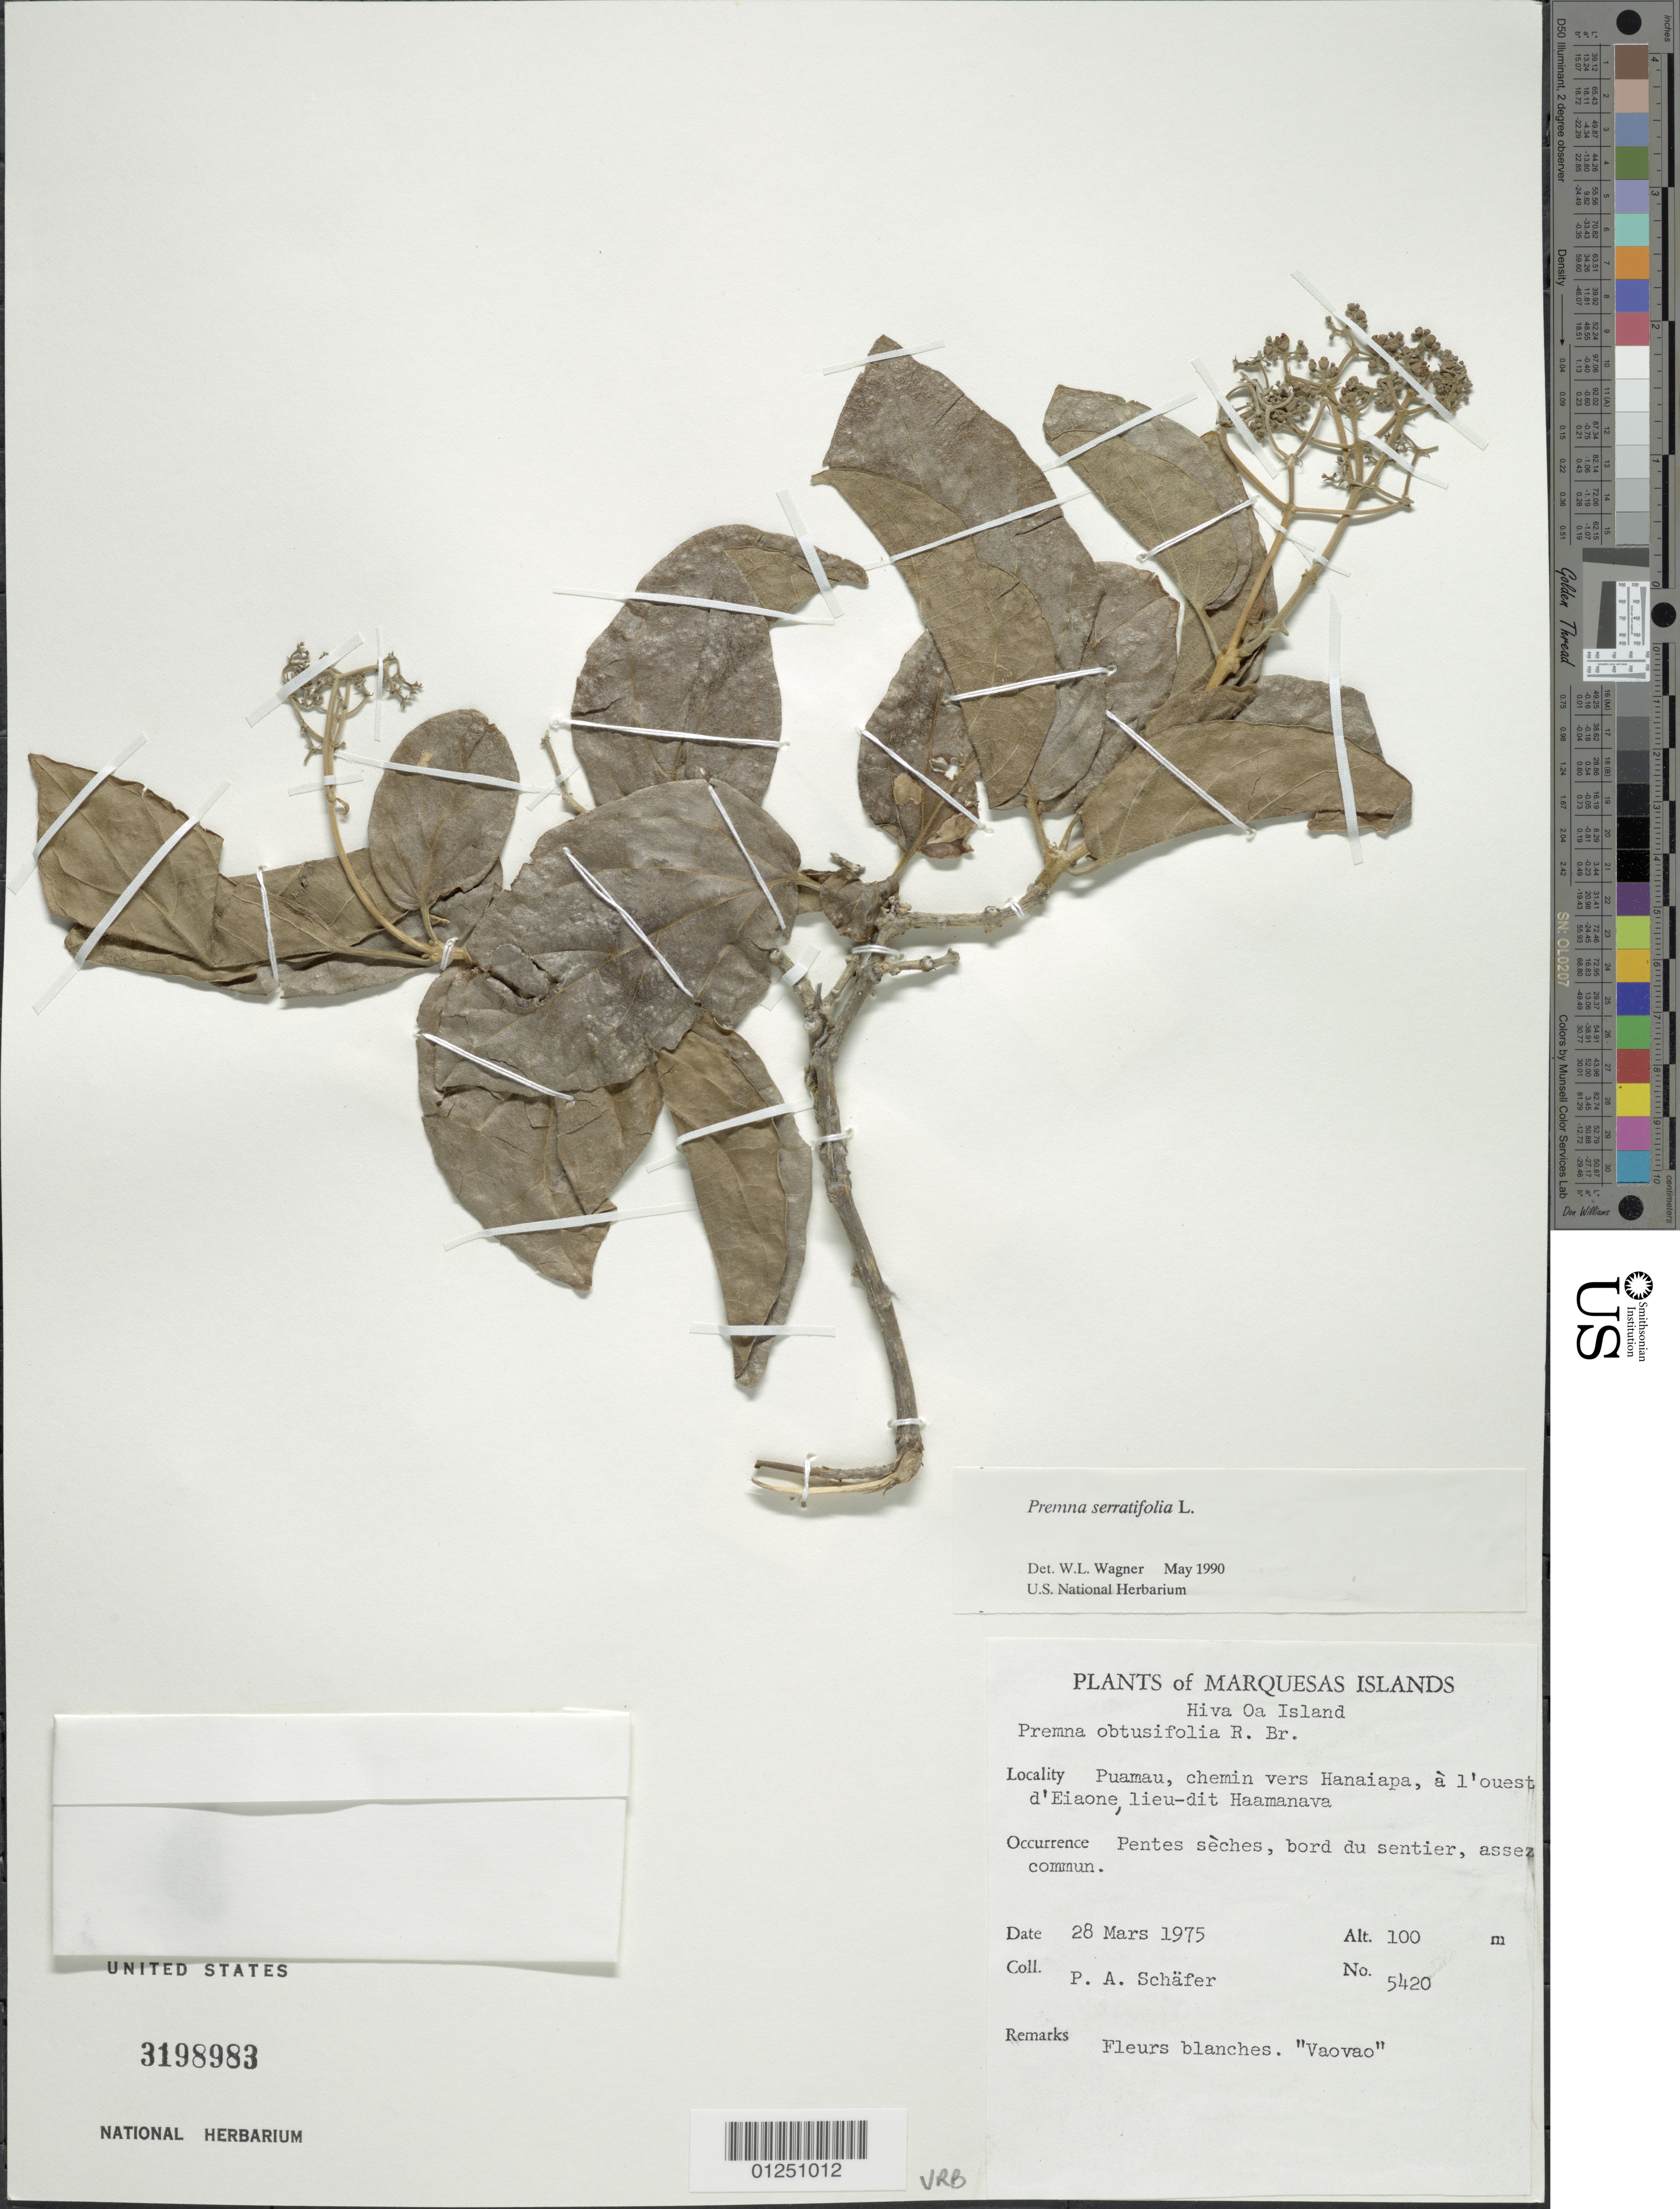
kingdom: Plantae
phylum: Tracheophyta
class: Magnoliopsida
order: Lamiales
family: Lamiaceae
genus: Premna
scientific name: Premna serratifolia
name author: L.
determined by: Wagner, W. L., (BOT), Smithsonian Institution - National Museum of Natural History (UNITED STATES)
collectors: P. A. Schäfer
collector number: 5420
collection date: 1975-03-28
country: French Polynesia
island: Hiva Oa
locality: Puamau, road near Hanaiapa, W of Eiaone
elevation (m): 100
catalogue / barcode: US 3198983